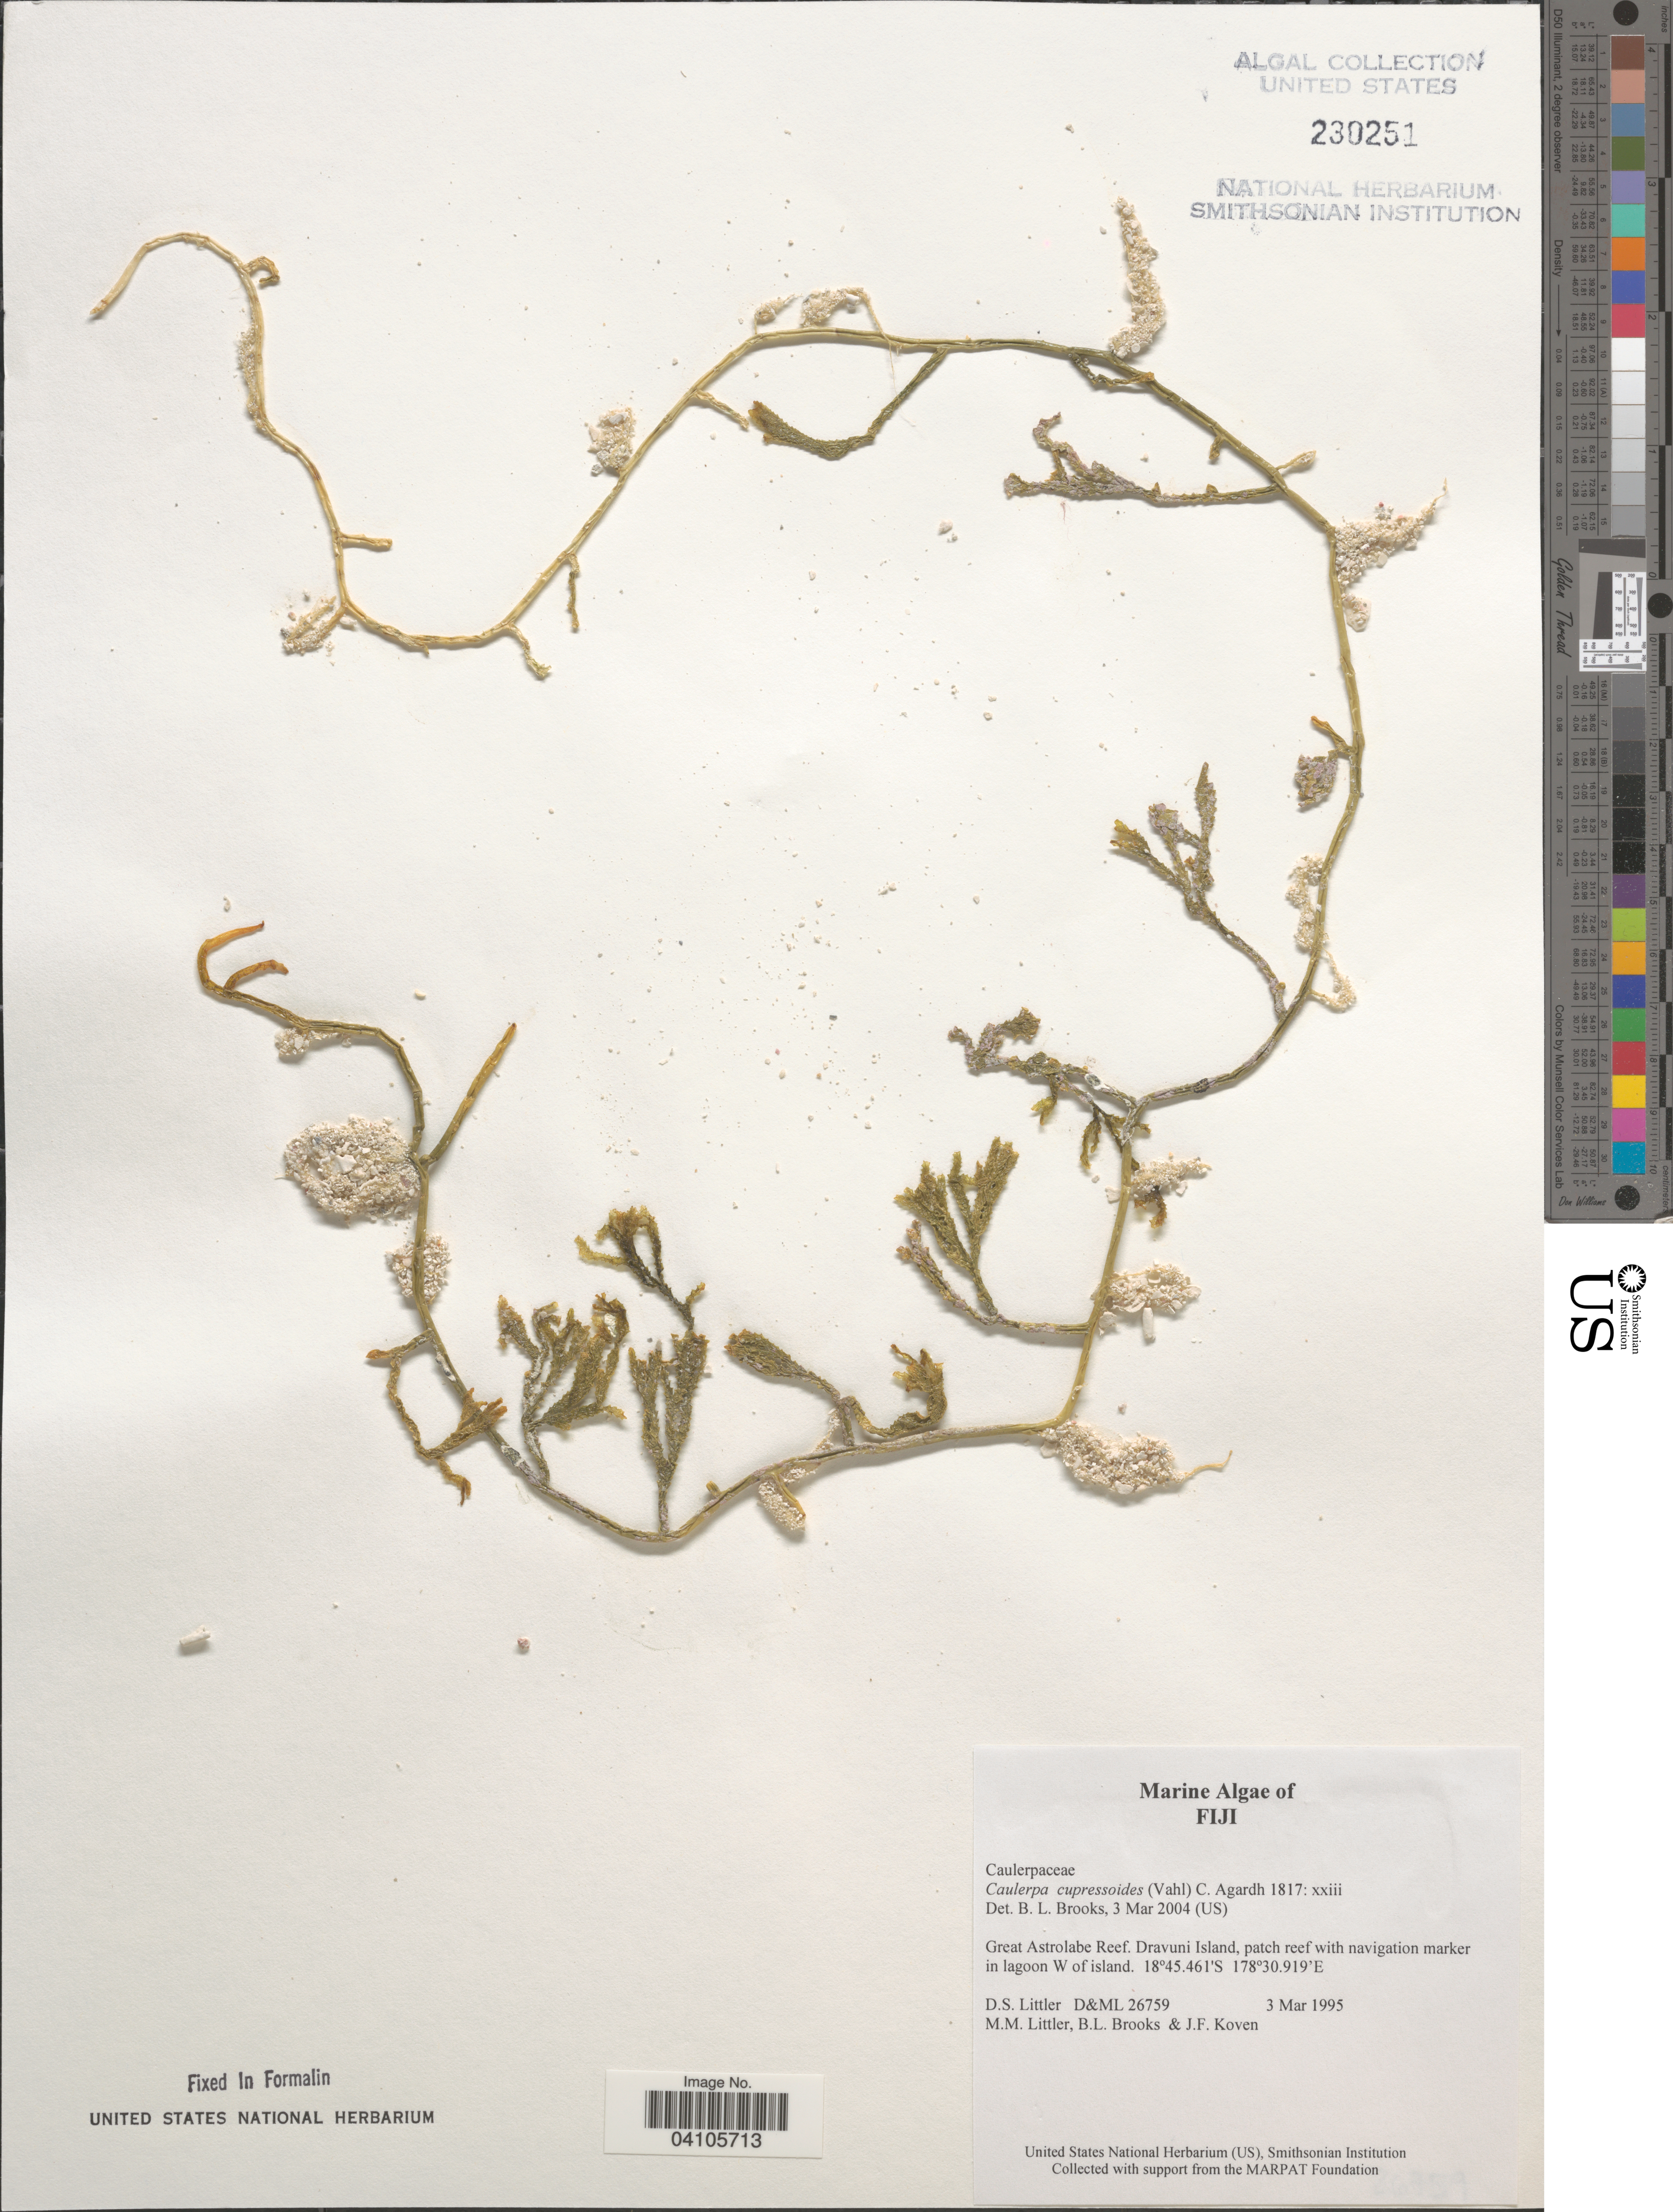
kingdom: Plantae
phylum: Chlorophyta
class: Ulvophyceae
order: Bryopsidales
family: Caulerpaceae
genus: Caulerpa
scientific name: Caulerpa cupressoides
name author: (Vahl) C. Agardh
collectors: D. S. Littler, B. Brooks & J. Koven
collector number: D&ML 26759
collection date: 1995-03-03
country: Fiji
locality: Great Astrolabe Reef. Dravuni Island, patch reef with navigation marker in lagoon W of island.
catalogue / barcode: US 230251